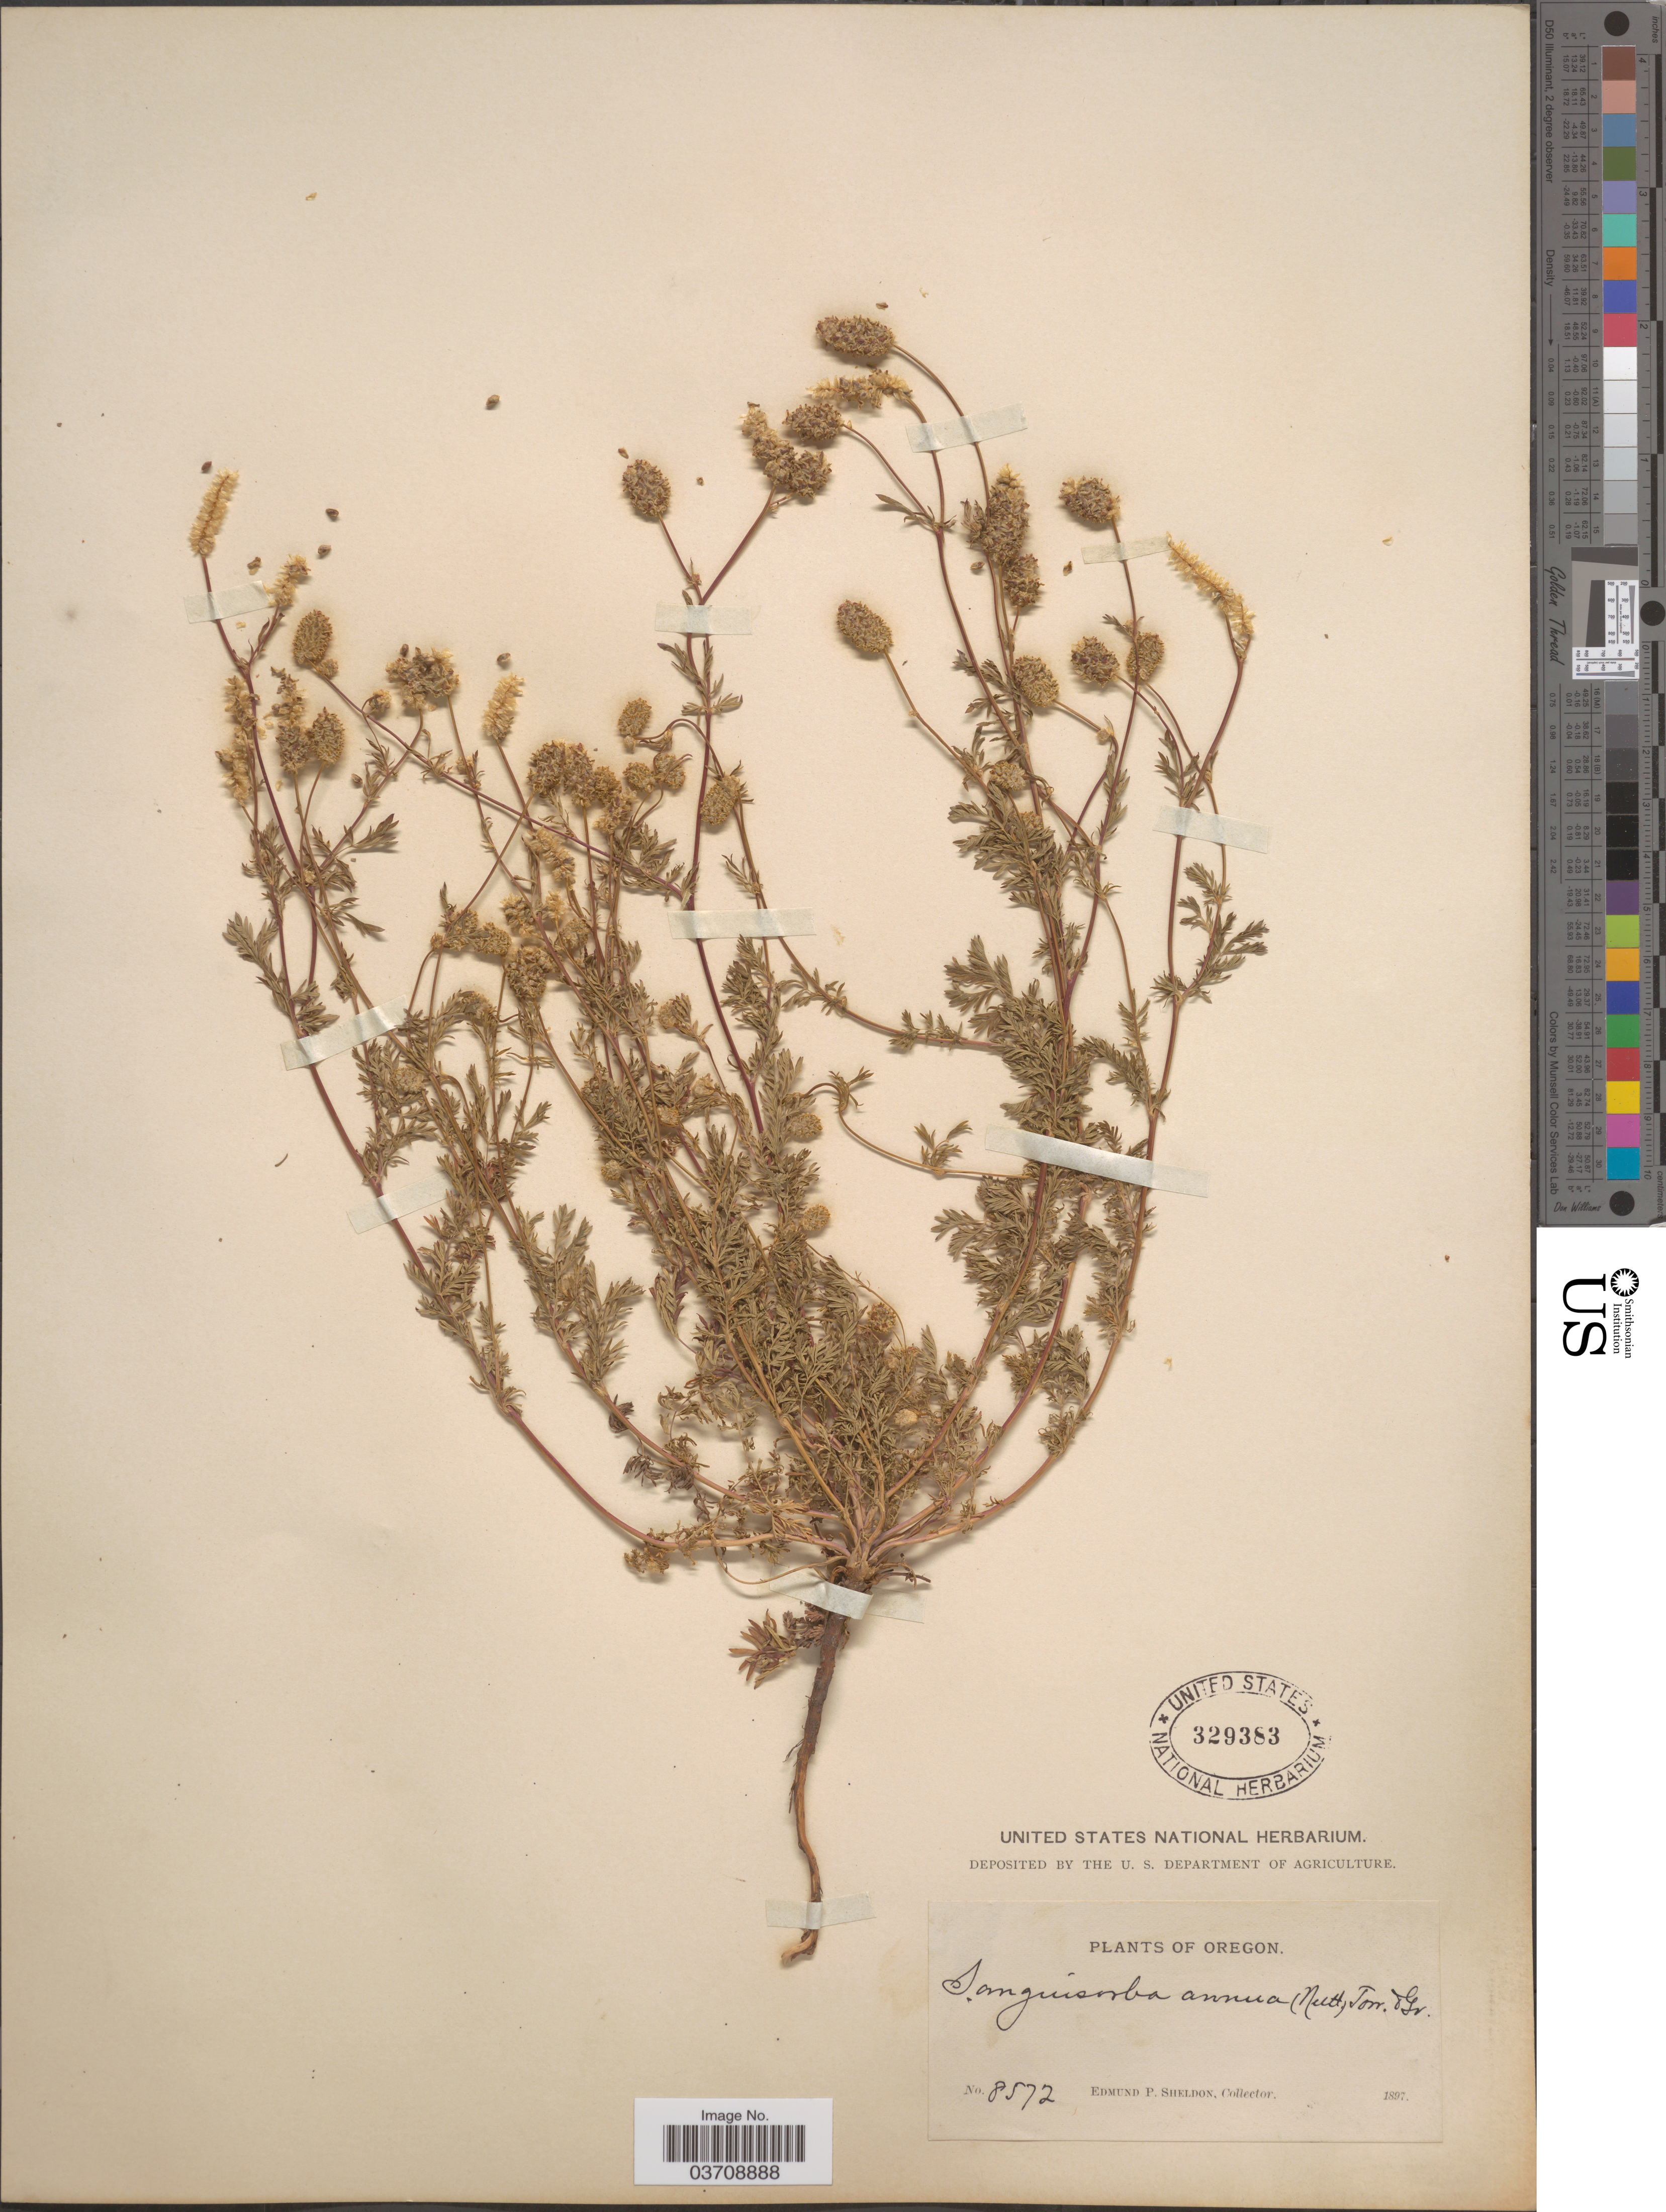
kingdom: Plantae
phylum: Tracheophyta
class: Magnoliopsida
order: Rosales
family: Rosaceae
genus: Sanguisorba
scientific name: Sanguisorba occidentalis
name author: Nutt.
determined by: Strong, Mark T., (BOT), Smithsonian Institution - National Museum of Natural History (UNITED STATES)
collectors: E. P. Sheldon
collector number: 8572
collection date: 1897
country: United States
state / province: Oregon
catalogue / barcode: US 329383